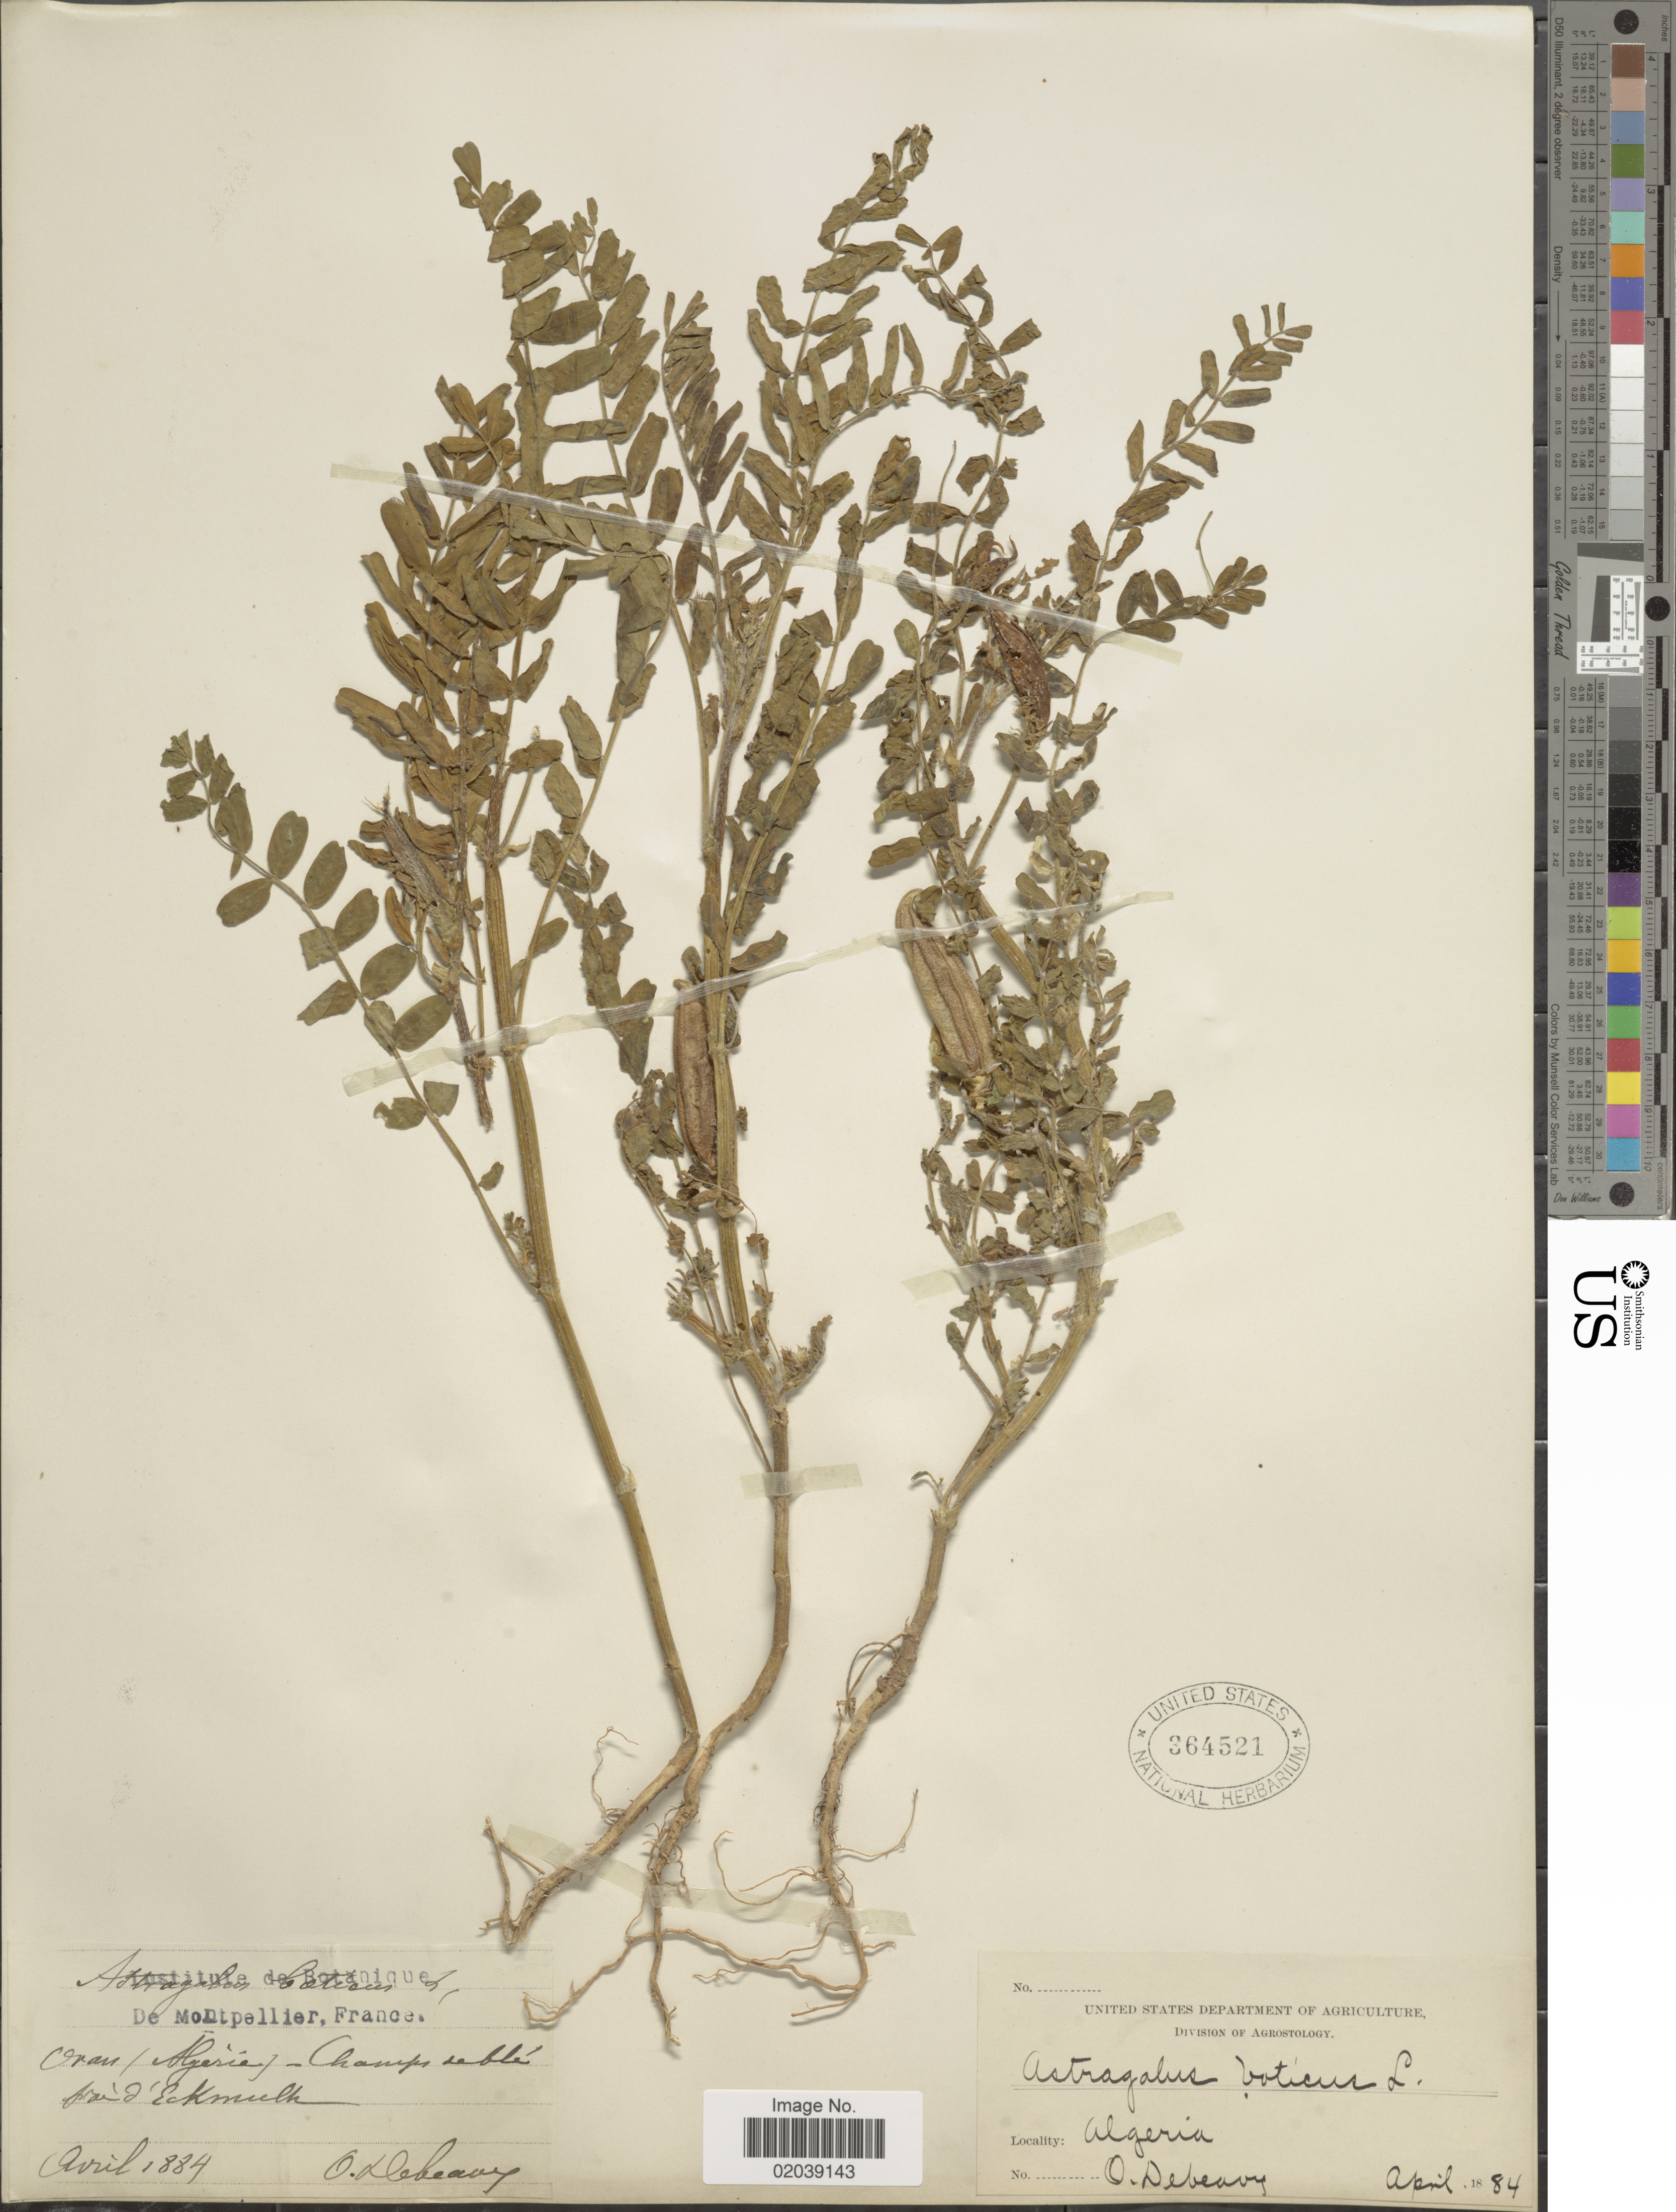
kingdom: Plantae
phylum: Tracheophyta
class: Magnoliopsida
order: Fabales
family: Fabaceae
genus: Astragalus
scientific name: Astragalus baeticus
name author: L.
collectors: O. Debeaux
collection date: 1884-04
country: Algeria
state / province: Oran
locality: Champs zable frai' d'Eckmulh.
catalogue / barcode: US 364521